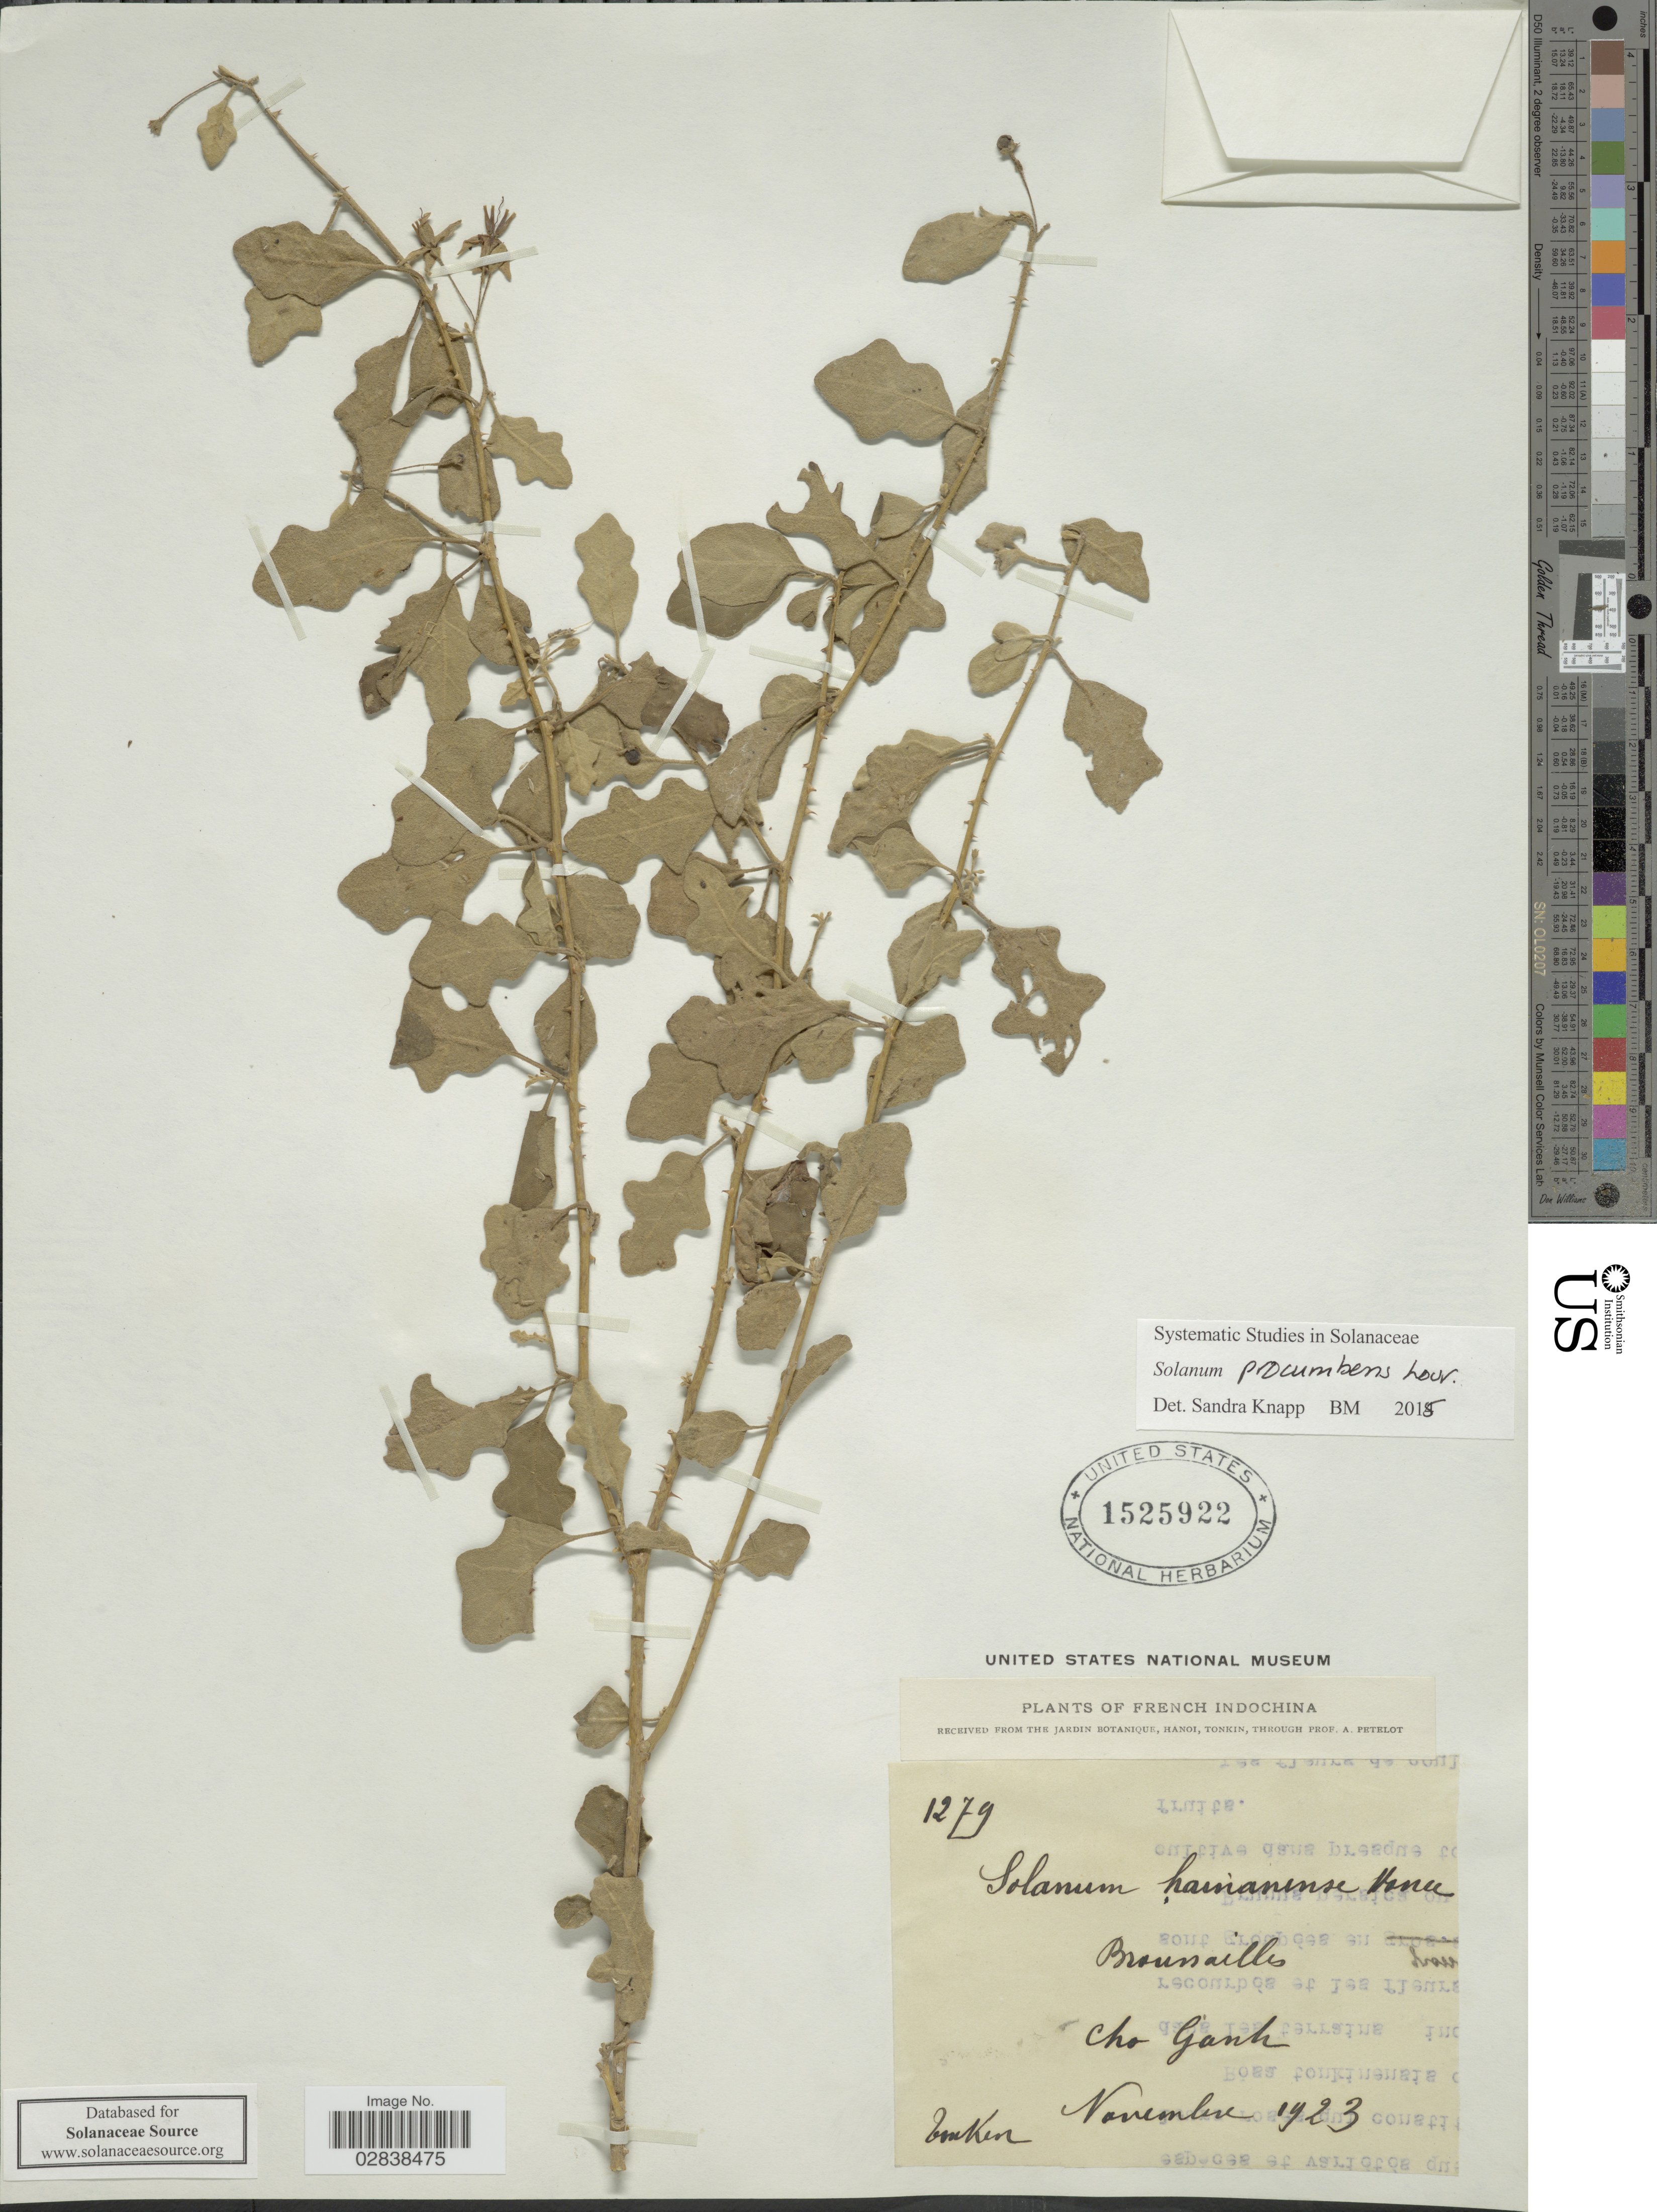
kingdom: Plantae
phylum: Tracheophyta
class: Magnoliopsida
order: Solanales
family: Solanaceae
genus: Solanum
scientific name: Solanum hainanense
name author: Hance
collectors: A. Petelot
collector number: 1279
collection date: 1923-11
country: Vietnam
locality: Tonkin. Broussailes, Cho Ganh.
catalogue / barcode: US 1525922